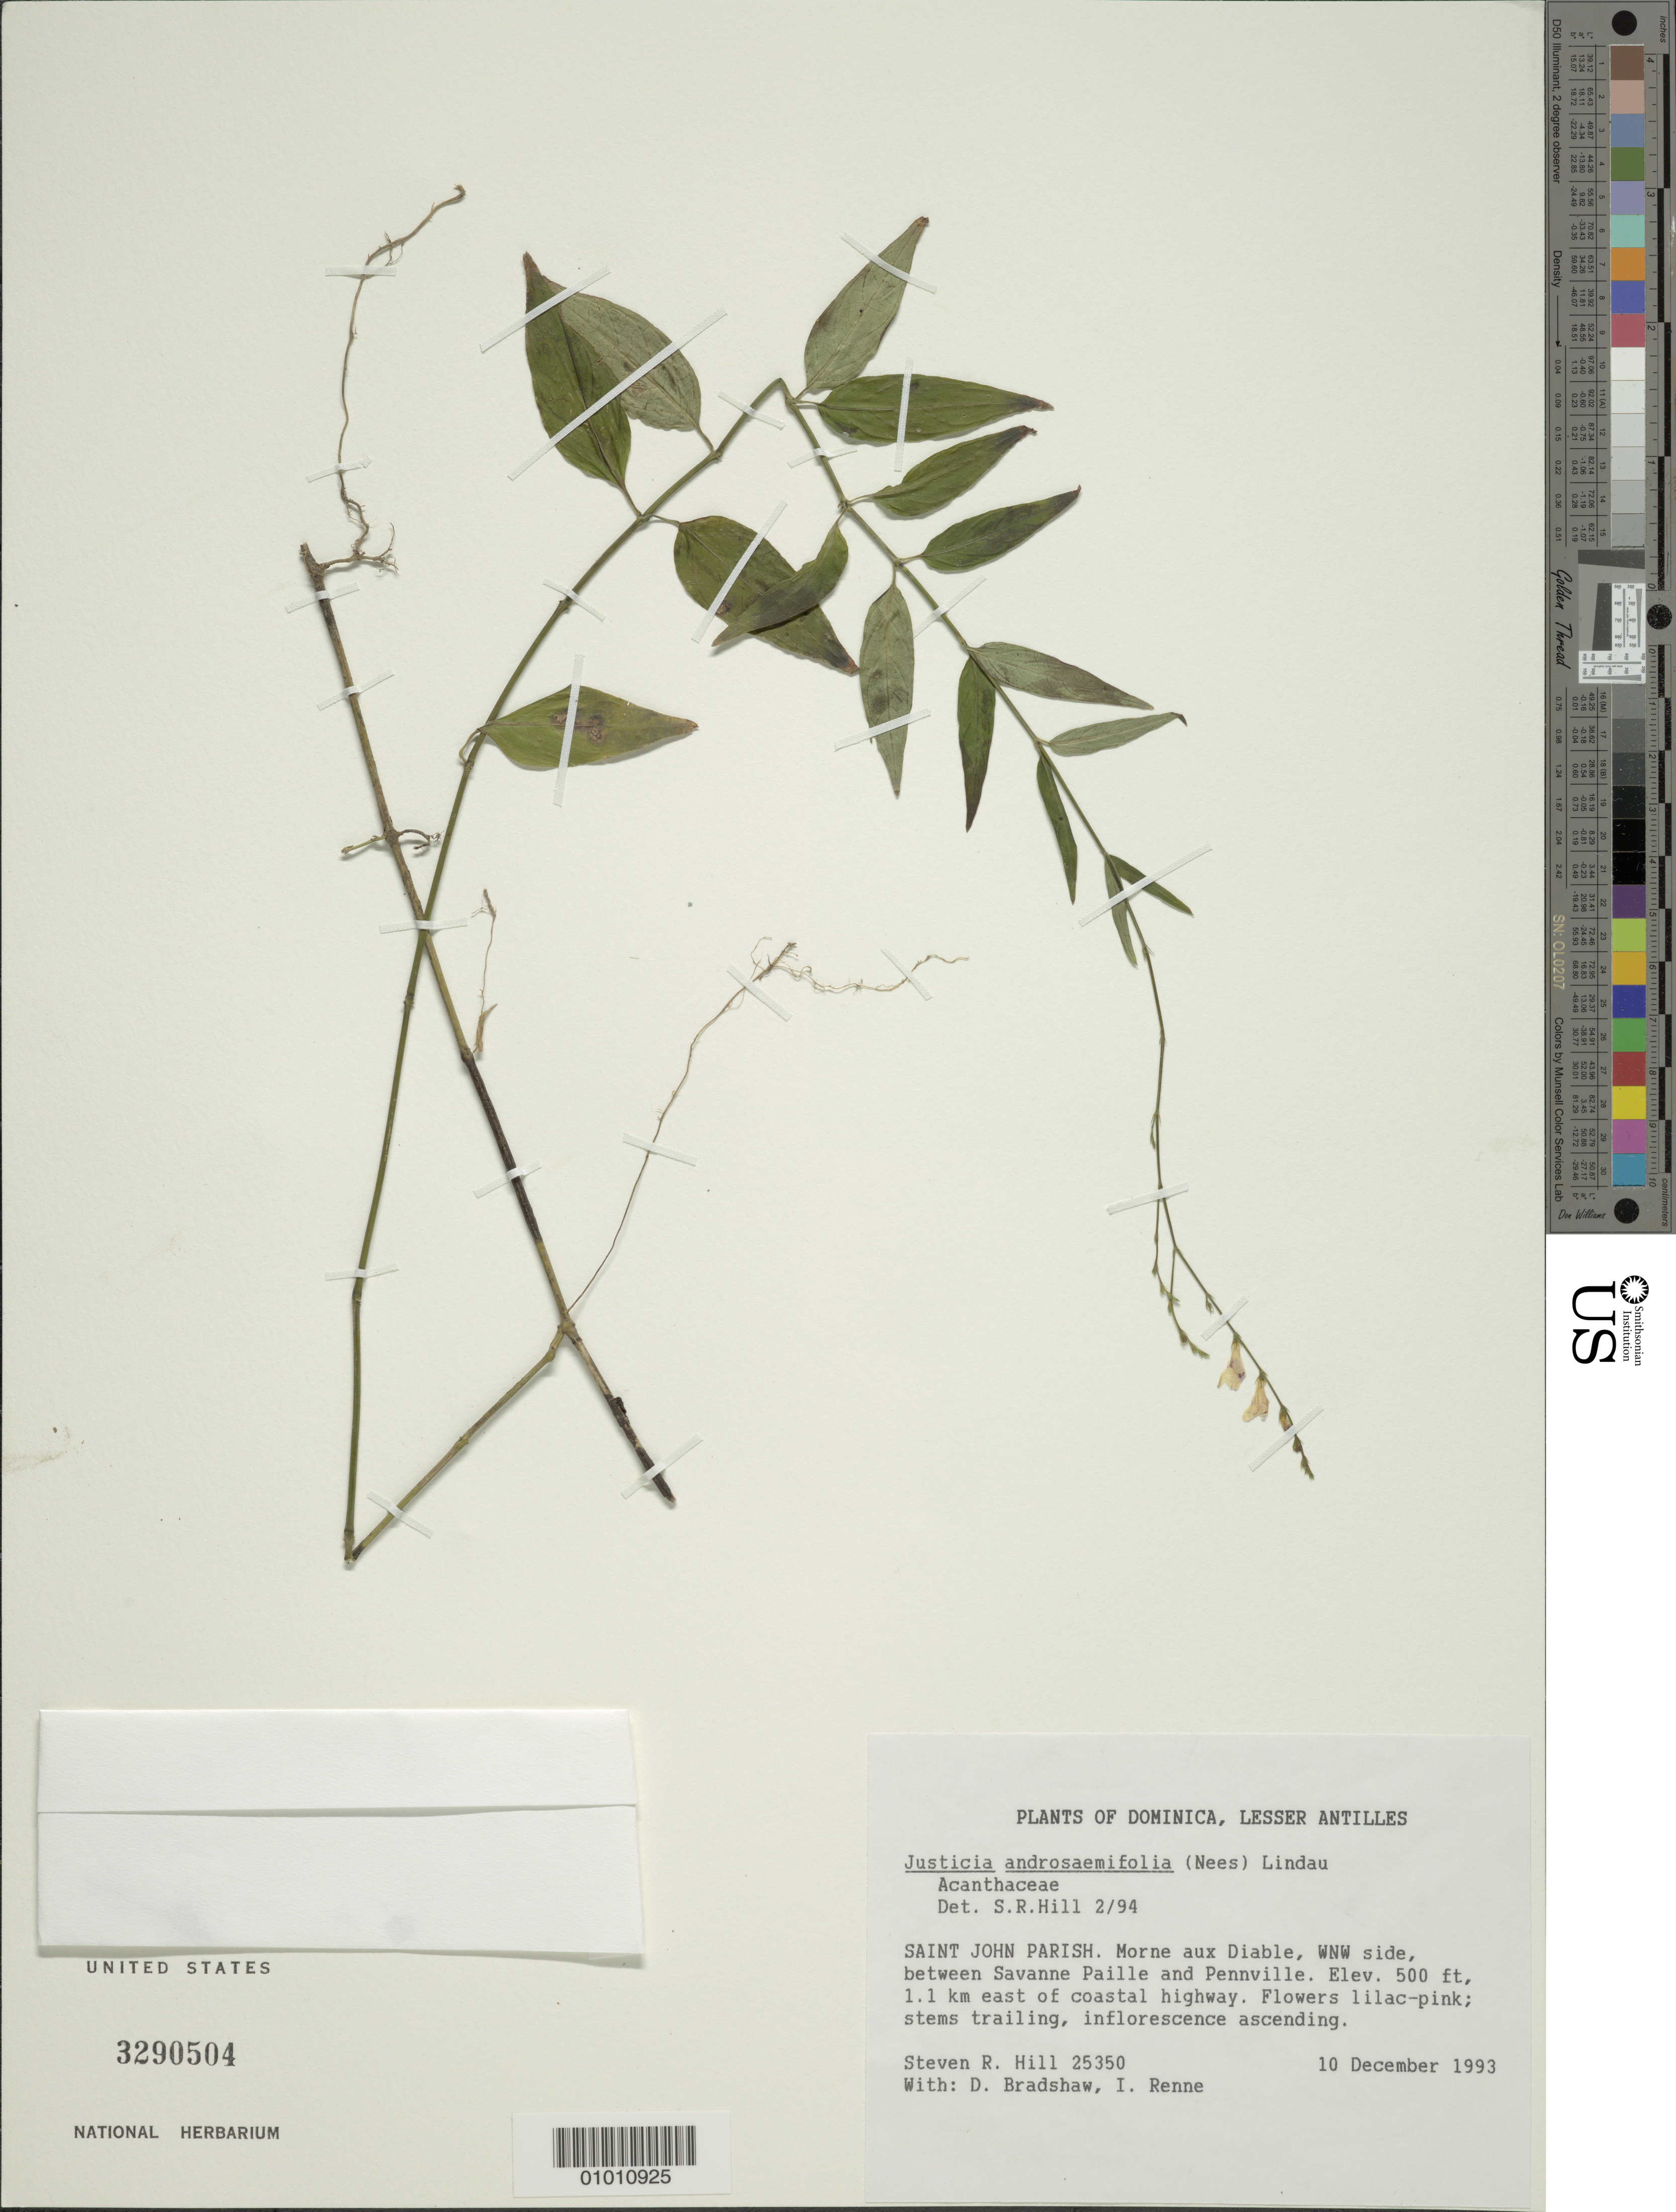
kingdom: Plantae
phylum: Tracheophyta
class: Magnoliopsida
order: Lamiales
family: Acanthaceae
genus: Justicia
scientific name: Justicia androsaemifolia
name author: Lindau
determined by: Hill, Steven R.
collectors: S. R. Hill, D. Bradshaw & I. Renne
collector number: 25350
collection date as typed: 10 Dec 1993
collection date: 1993-12-10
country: Dominica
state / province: St. John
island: Dominica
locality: Morne aux Diable, WNW side, between Savanne Paille and Pennville, 1 mile east of coastal highway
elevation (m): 152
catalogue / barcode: US 3290504